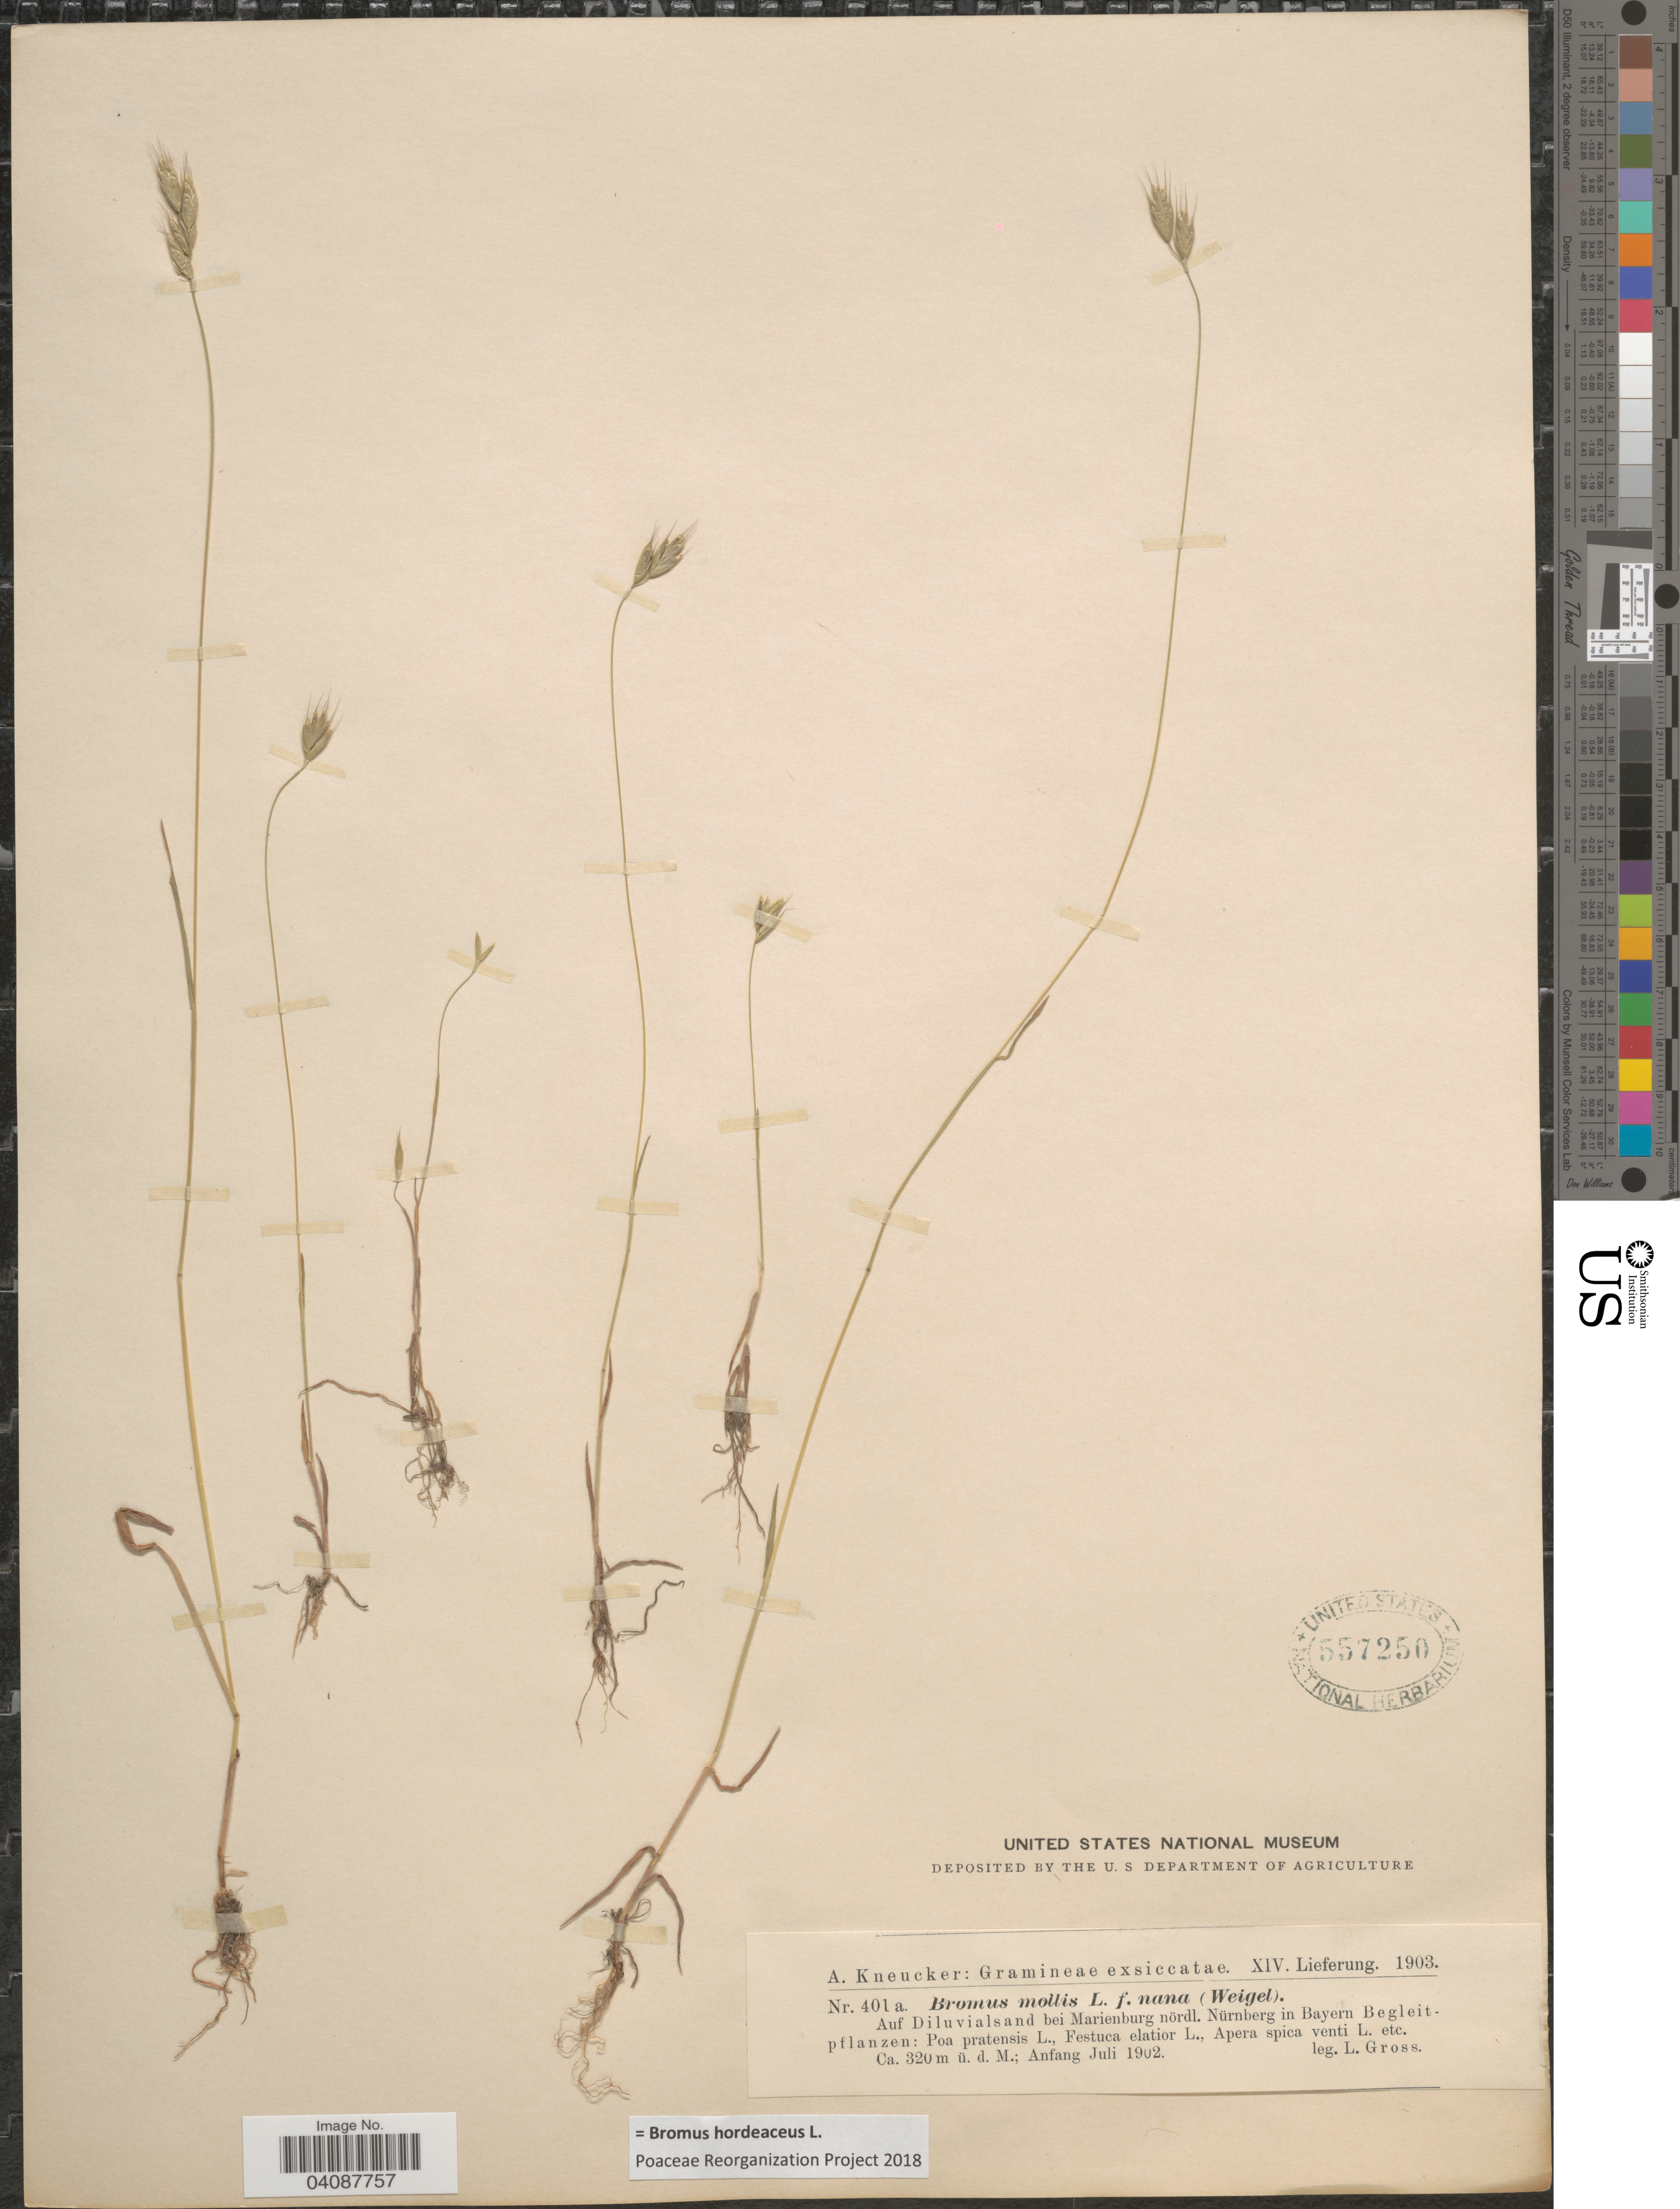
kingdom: Plantae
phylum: Tracheophyta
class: Liliopsida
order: Poales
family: Poaceae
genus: Bromus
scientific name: Bromus hordeaceus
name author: L.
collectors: L. Gross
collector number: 401a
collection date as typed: Anfang Juli 1902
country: Germany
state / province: Bayern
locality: Auf Diluvialsand bei Marienburg nördl. Nürnberg in Bayern.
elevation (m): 320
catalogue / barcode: US 557250